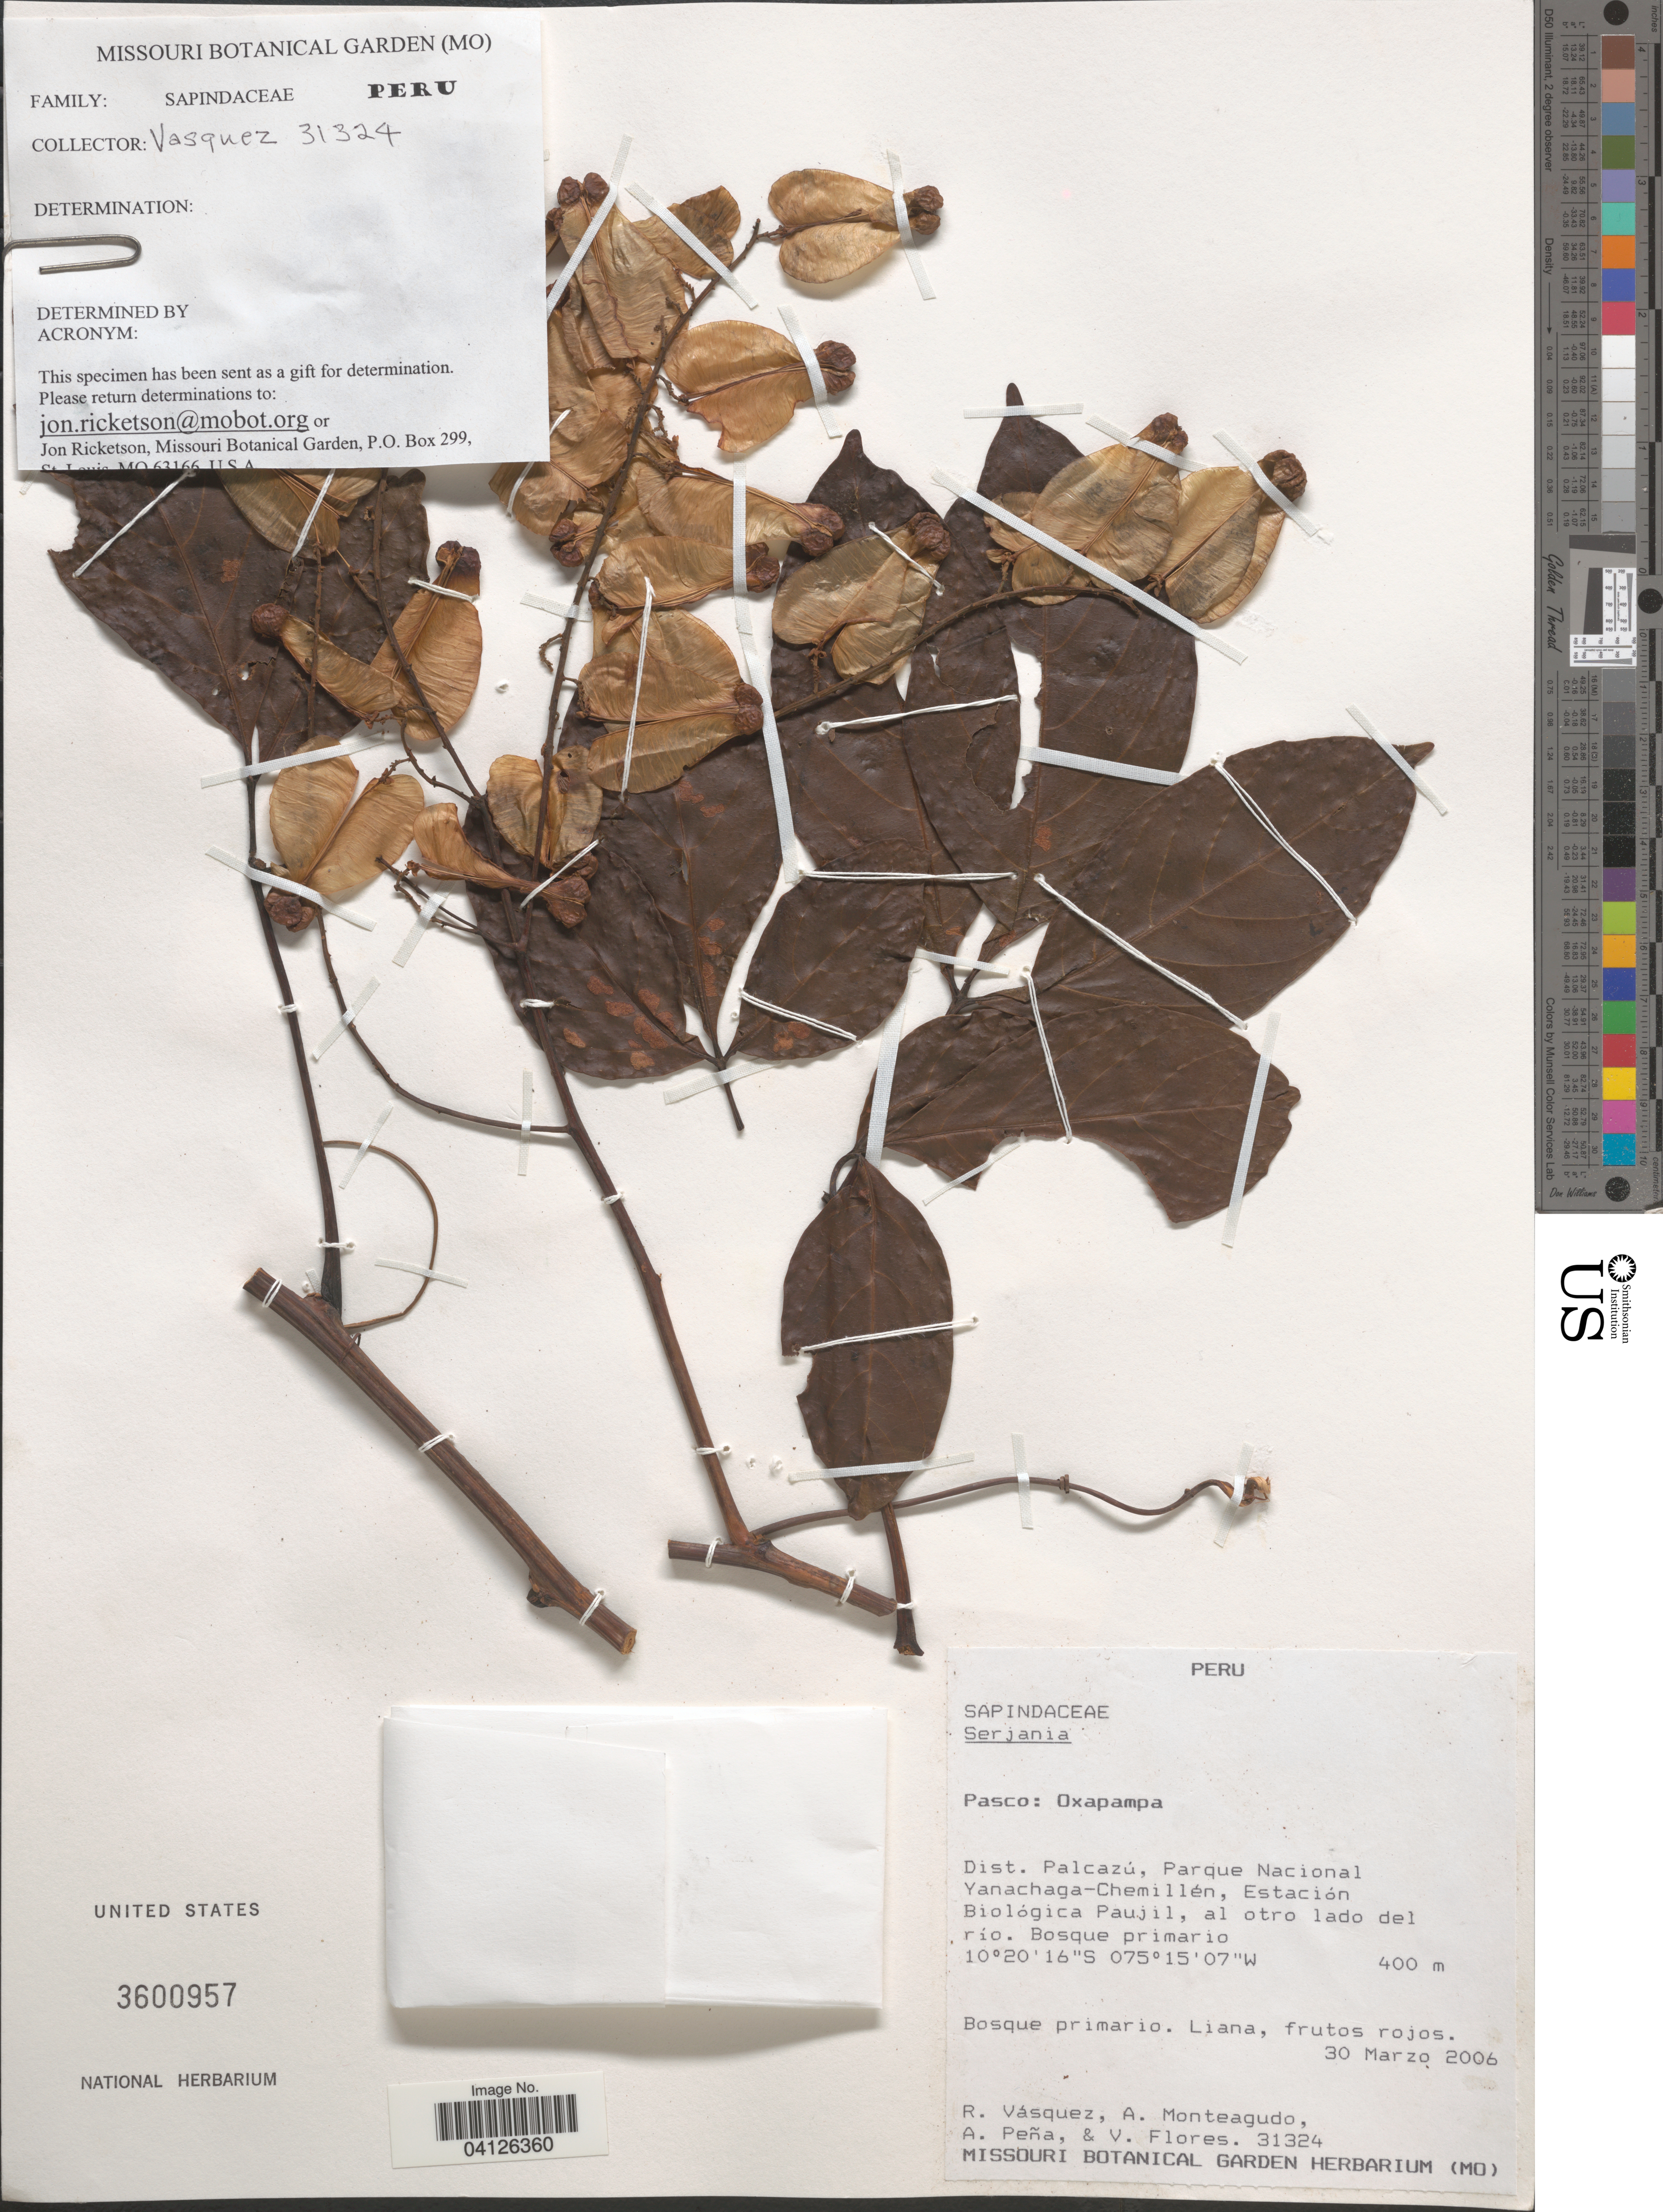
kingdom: Plantae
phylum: Tracheophyta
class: Magnoliopsida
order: Sapindales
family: Sapindaceae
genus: Serjania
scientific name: Serjania grandifolia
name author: Sagot ex Radlk.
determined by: Acevedo-Rodriguez, P., (US), Smithsonian Institution - National Museum of Natural History (UNITED STATES)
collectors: R. Vásquez, A. Monteagudo, A. Peña & V. Flores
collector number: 31324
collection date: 2006-03-30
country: Peru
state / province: Pasco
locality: Oxapampa. Dist. Palcazú, Parque Nacional Yanachaga-Chemillén, Estación Biológica Paujil, al otro lado del río.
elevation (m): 400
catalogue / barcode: US 3600957